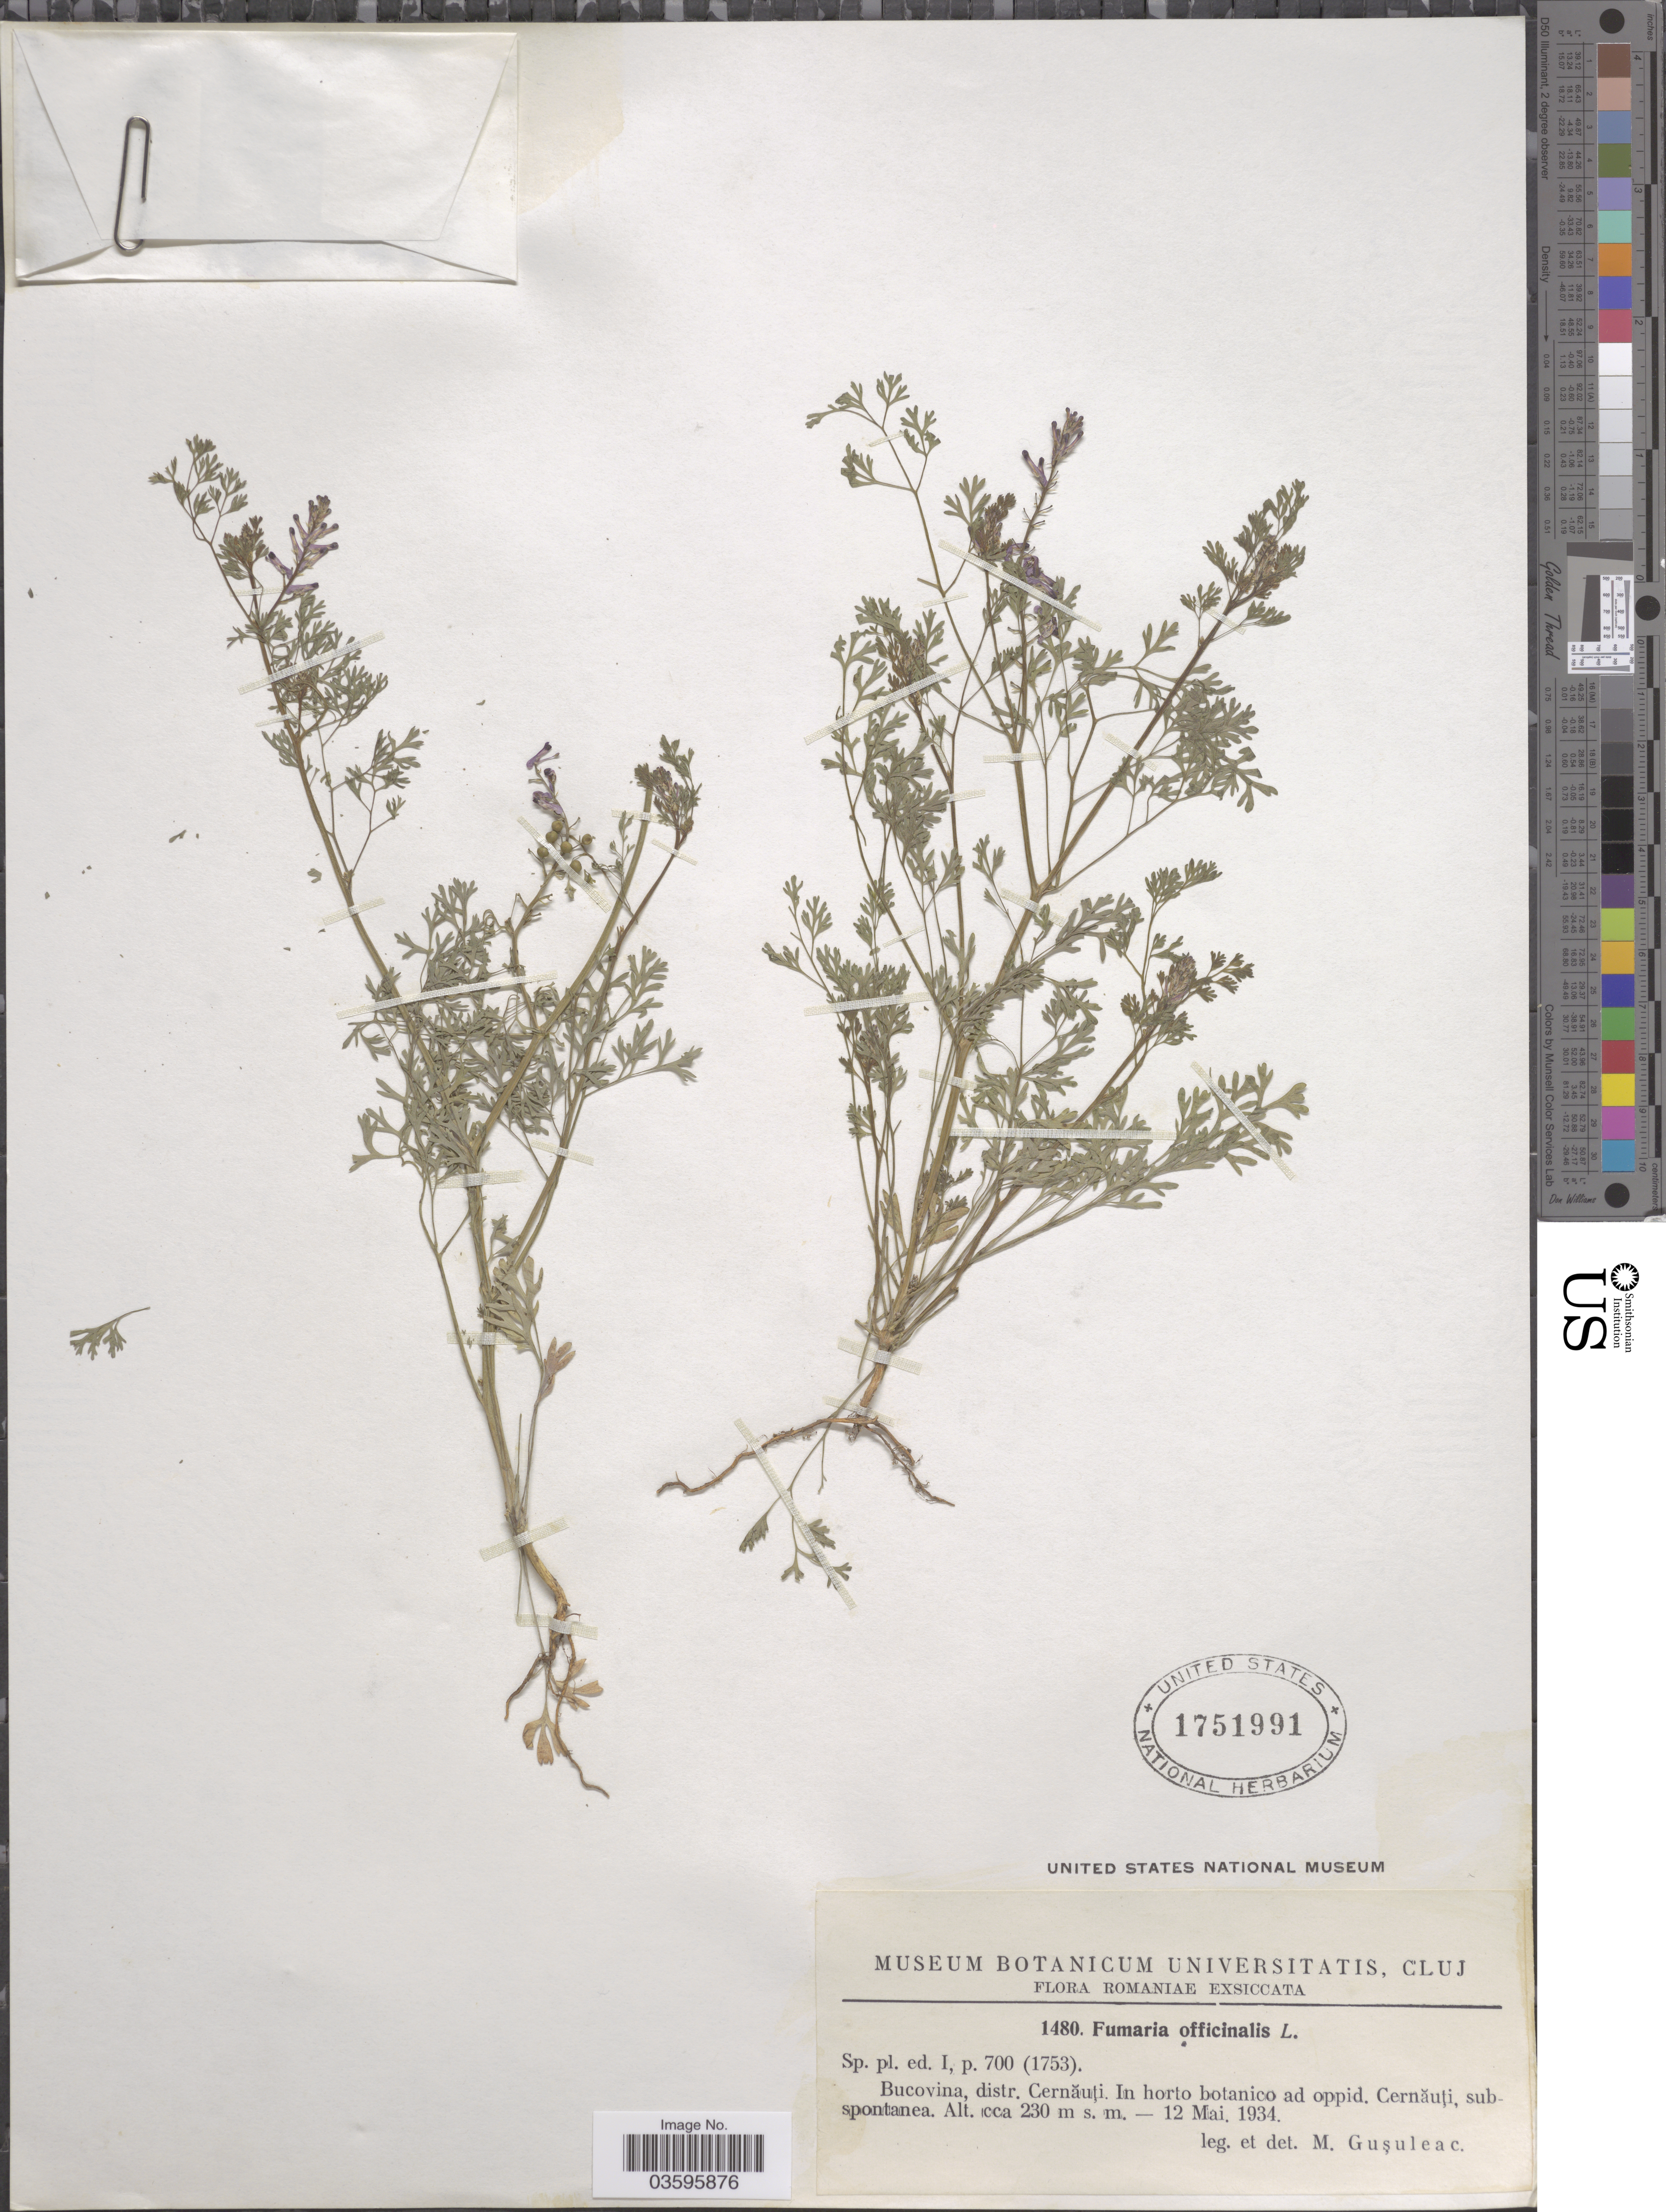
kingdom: Plantae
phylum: Tracheophyta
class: Magnoliopsida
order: Ranunculales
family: Papaveraceae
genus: Fumaria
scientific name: Fumaria officinalis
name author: L.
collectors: M. Guşuleac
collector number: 1480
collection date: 1934-05-12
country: Romania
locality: Bucovina, distr. Cernăuţi. In horto botanico ad oppid Cernăuţi, subspontanea.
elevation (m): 230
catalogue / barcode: US 1751991